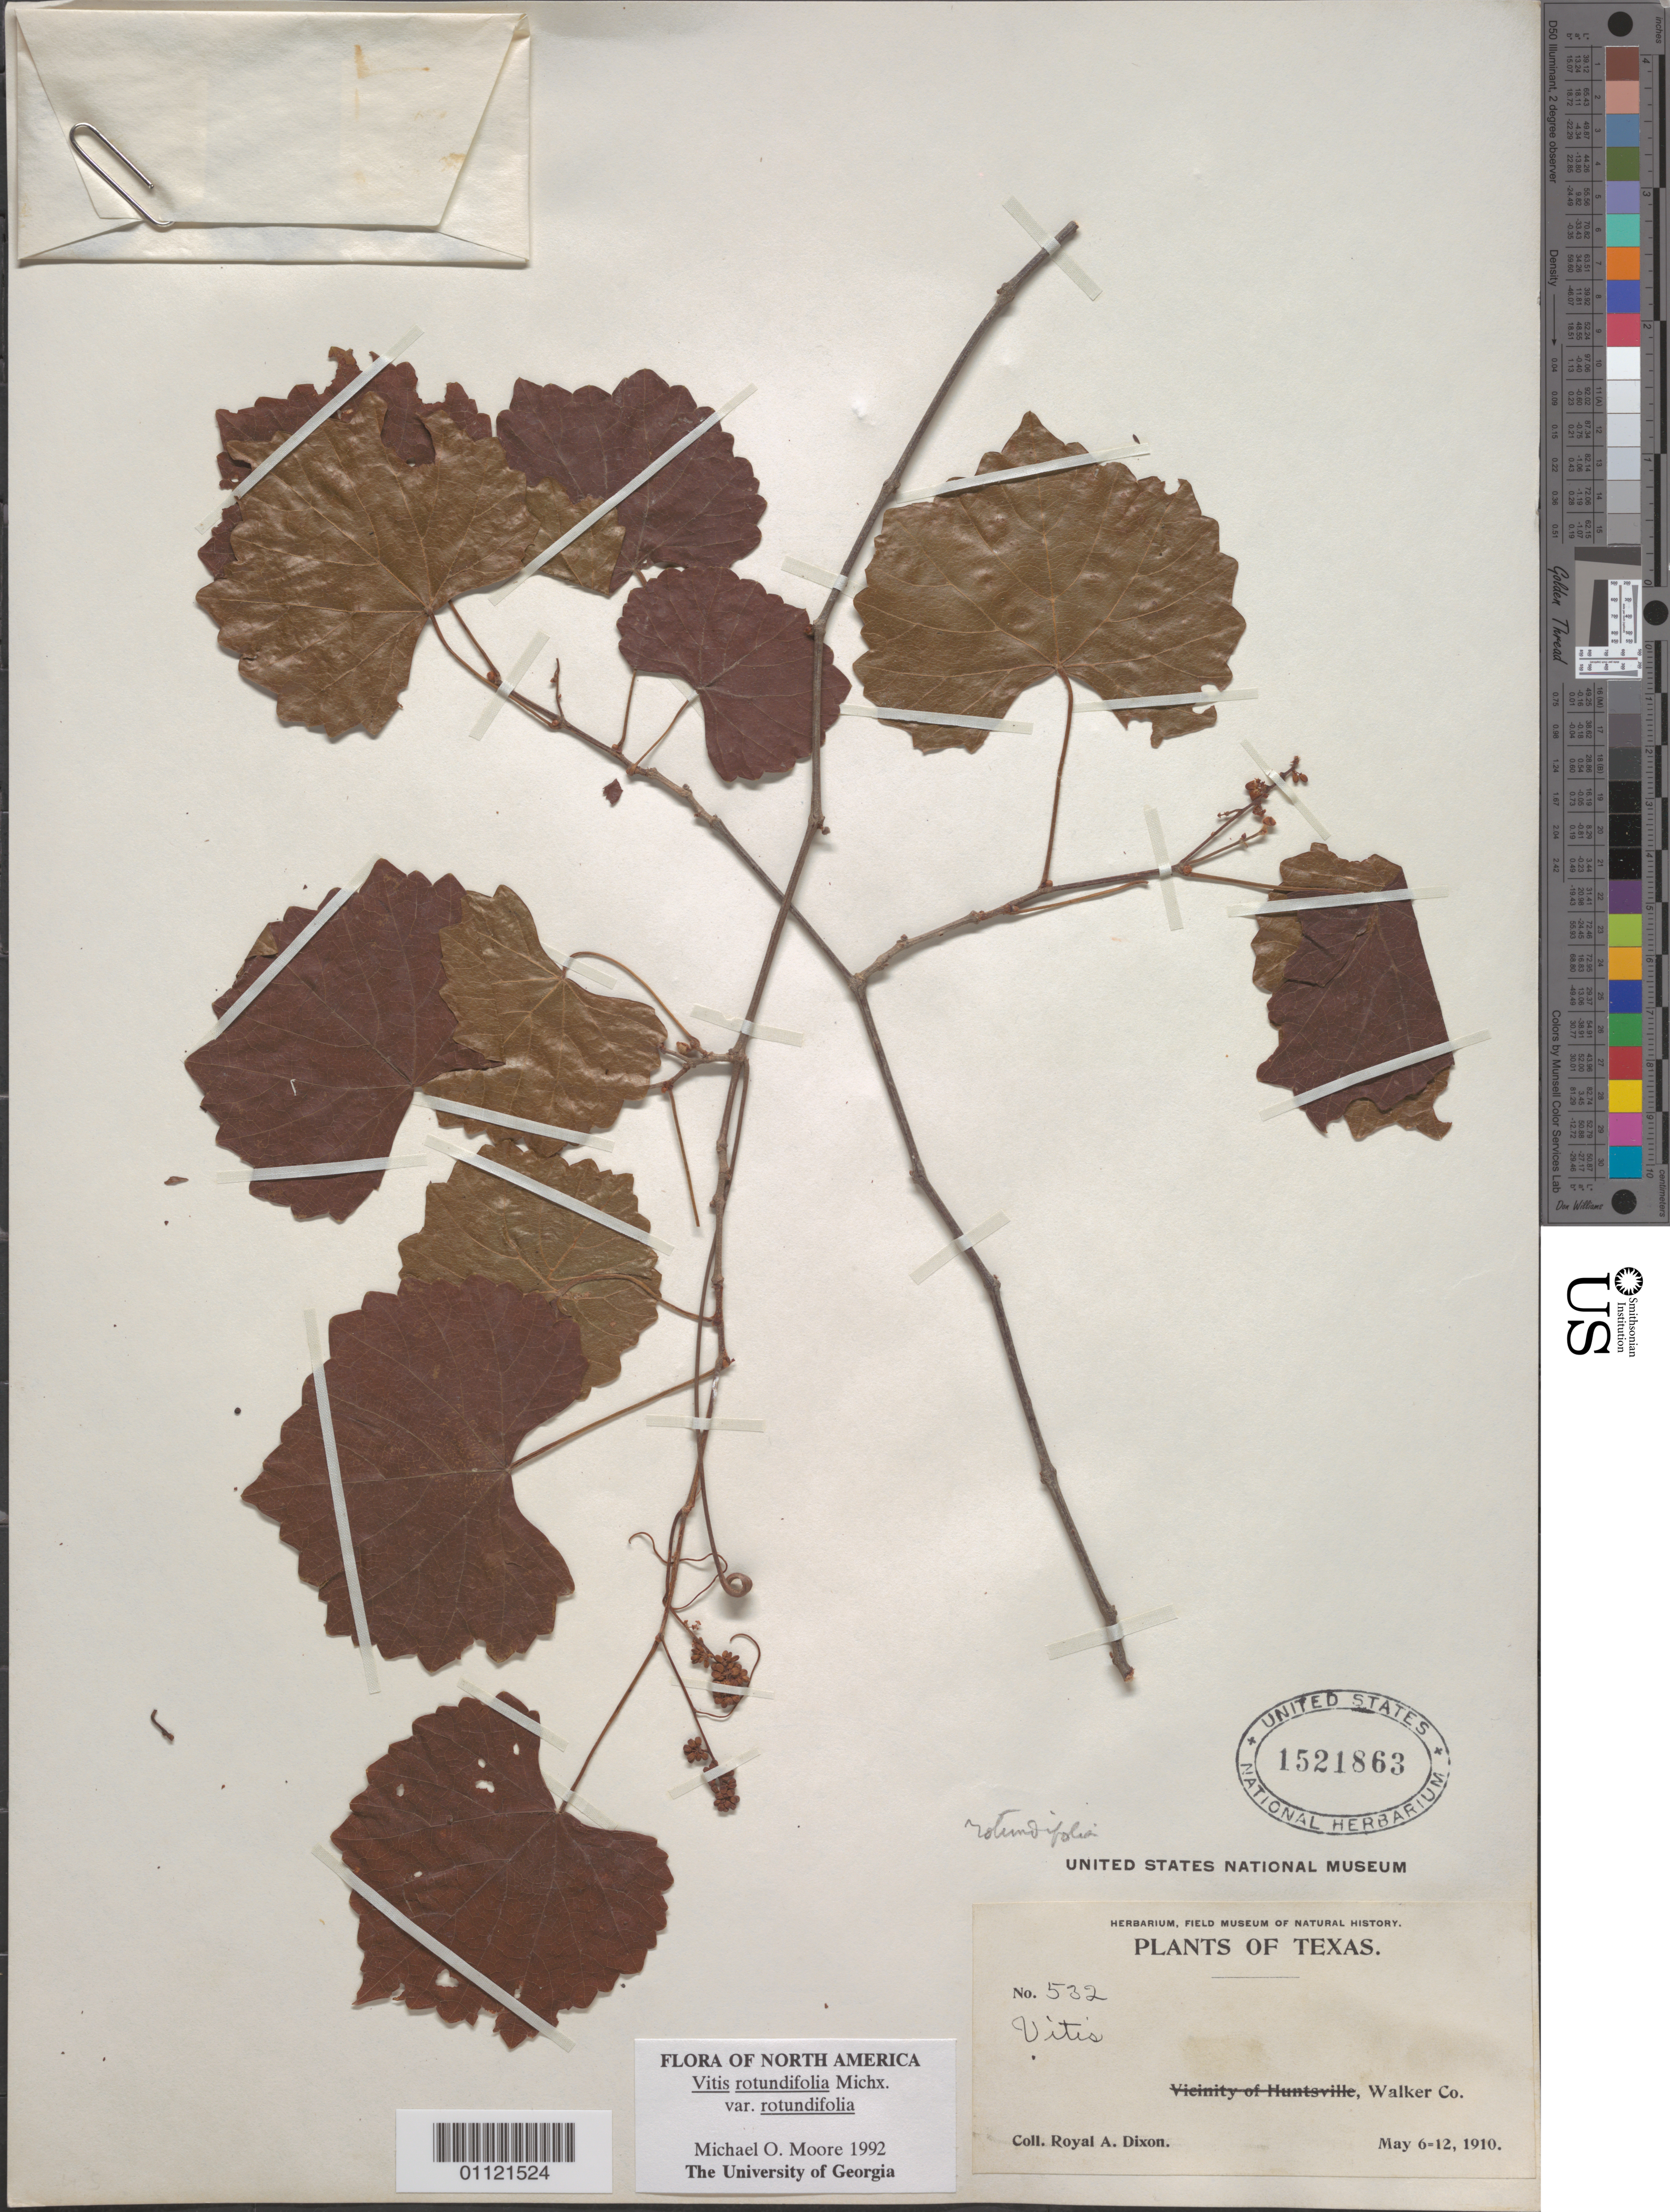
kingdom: Plantae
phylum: Tracheophyta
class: Magnoliopsida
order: Vitales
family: Vitaceae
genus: Vitis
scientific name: Vitis rotundifolia var. rotundifolia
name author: Michx.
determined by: Moore, M. O.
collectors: R. A. Dixon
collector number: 532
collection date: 1910-05-06/1910-05-12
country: United States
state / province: Texas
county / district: Walker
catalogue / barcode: US 1521863